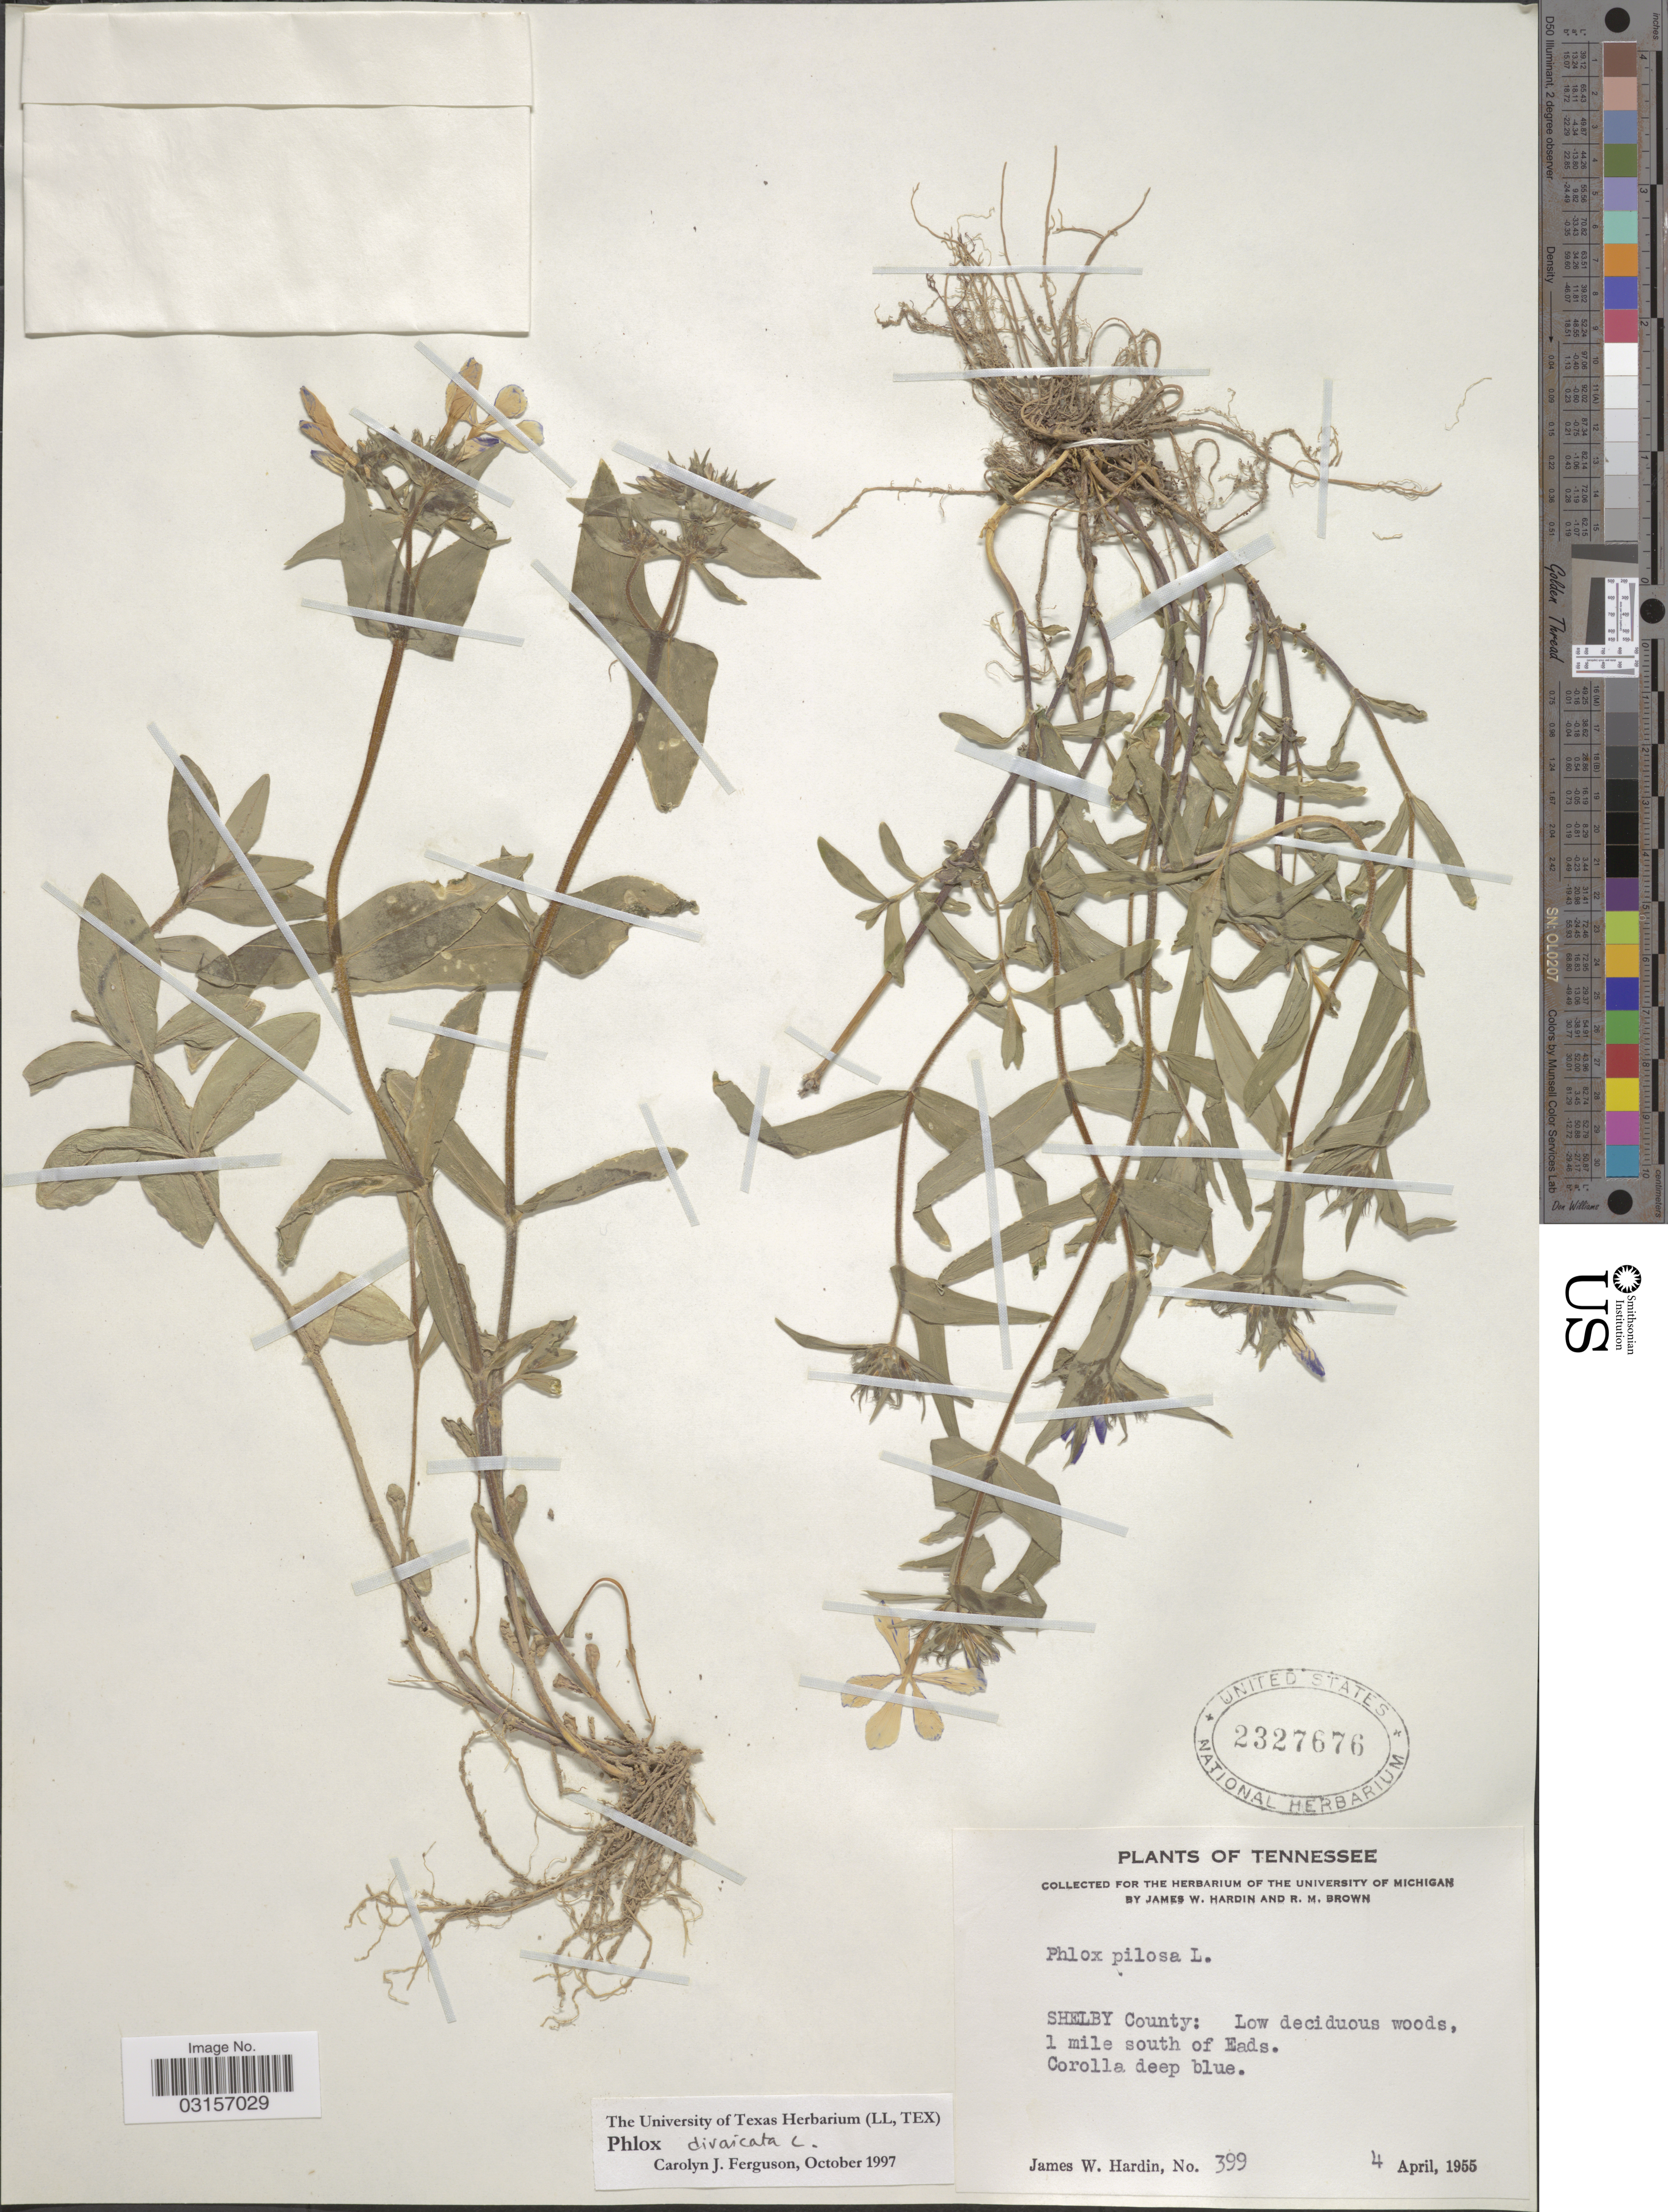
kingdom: Plantae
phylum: Tracheophyta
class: Magnoliopsida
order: Ericales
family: Polemoniaceae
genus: Phlox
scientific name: Phlox divaricata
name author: L.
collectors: J. W. Hardin & R. Brown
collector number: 399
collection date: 1955-04-04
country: United States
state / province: Tennessee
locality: Shelby County: 1 mile south of Eads.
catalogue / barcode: US 2327676